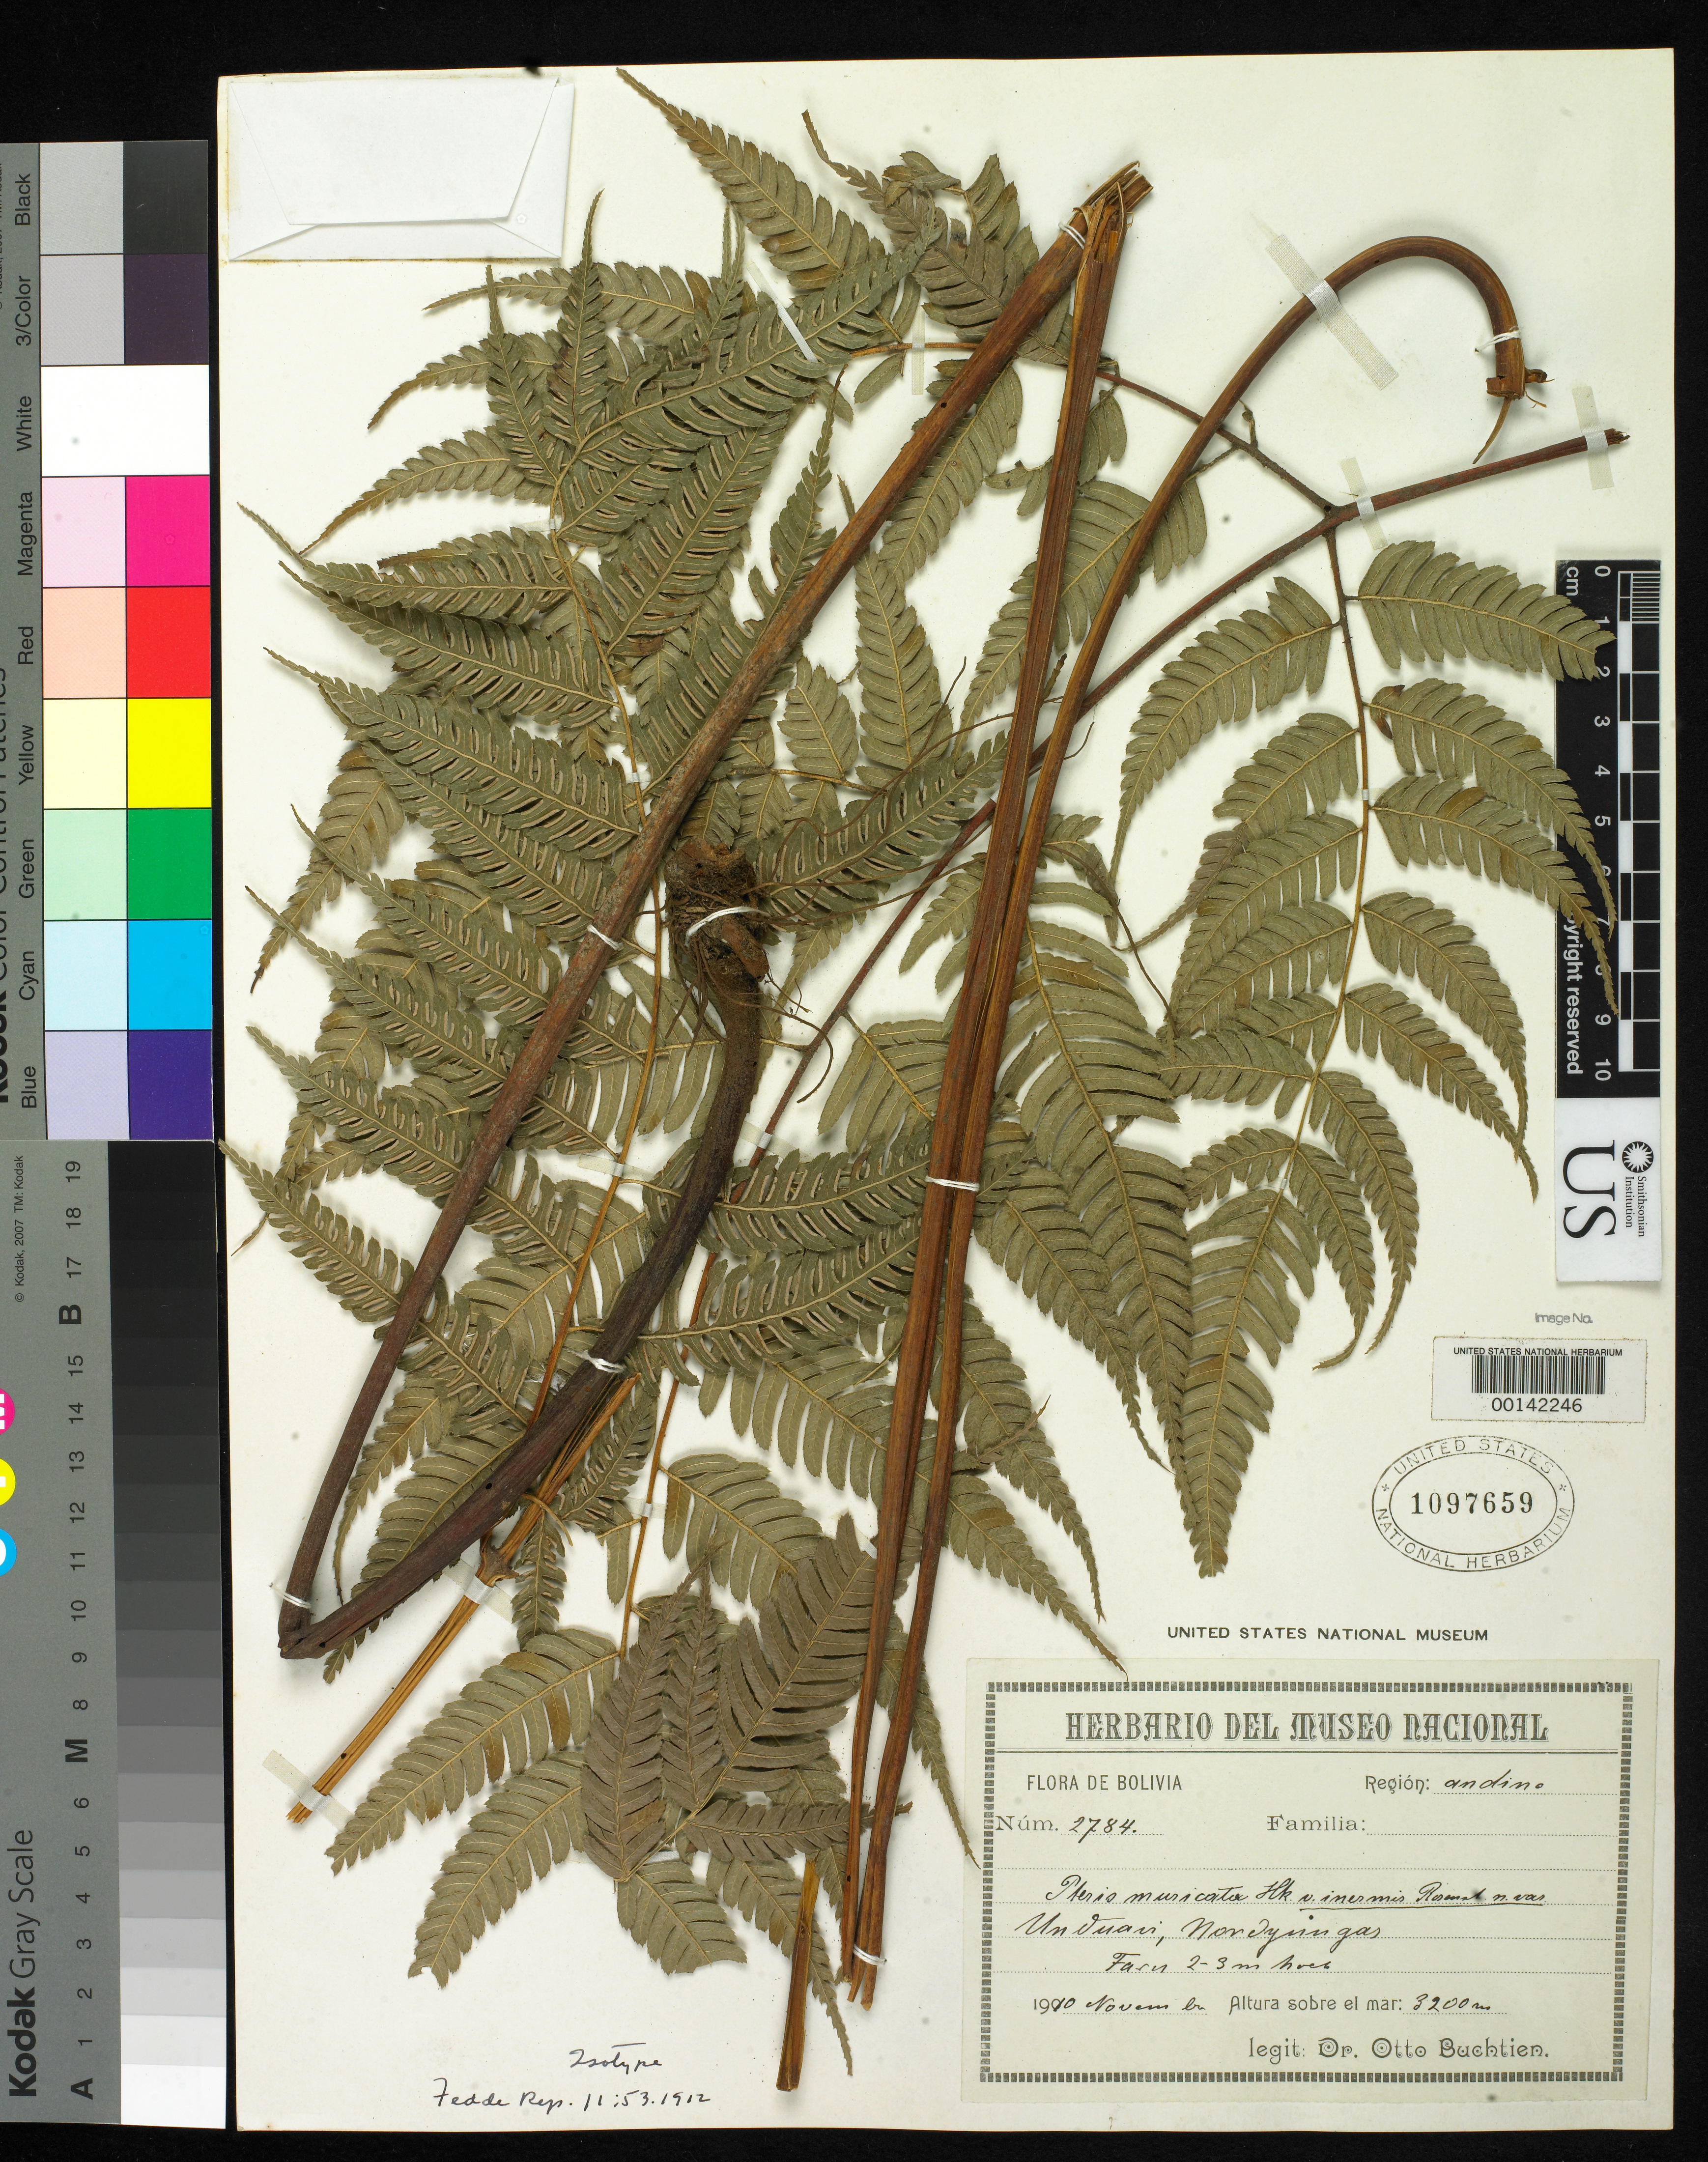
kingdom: Plantae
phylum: Tracheophyta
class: Polypodiopsida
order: Polypodiales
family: Pteridaceae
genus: Pteris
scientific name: Pteris muricata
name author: Rosenst.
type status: Isotype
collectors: O. Buchtien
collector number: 2784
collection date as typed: Nov 1910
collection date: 1910-11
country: Bolivia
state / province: La Paz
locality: Yungas, Unduavi.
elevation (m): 3400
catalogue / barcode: US 1097659